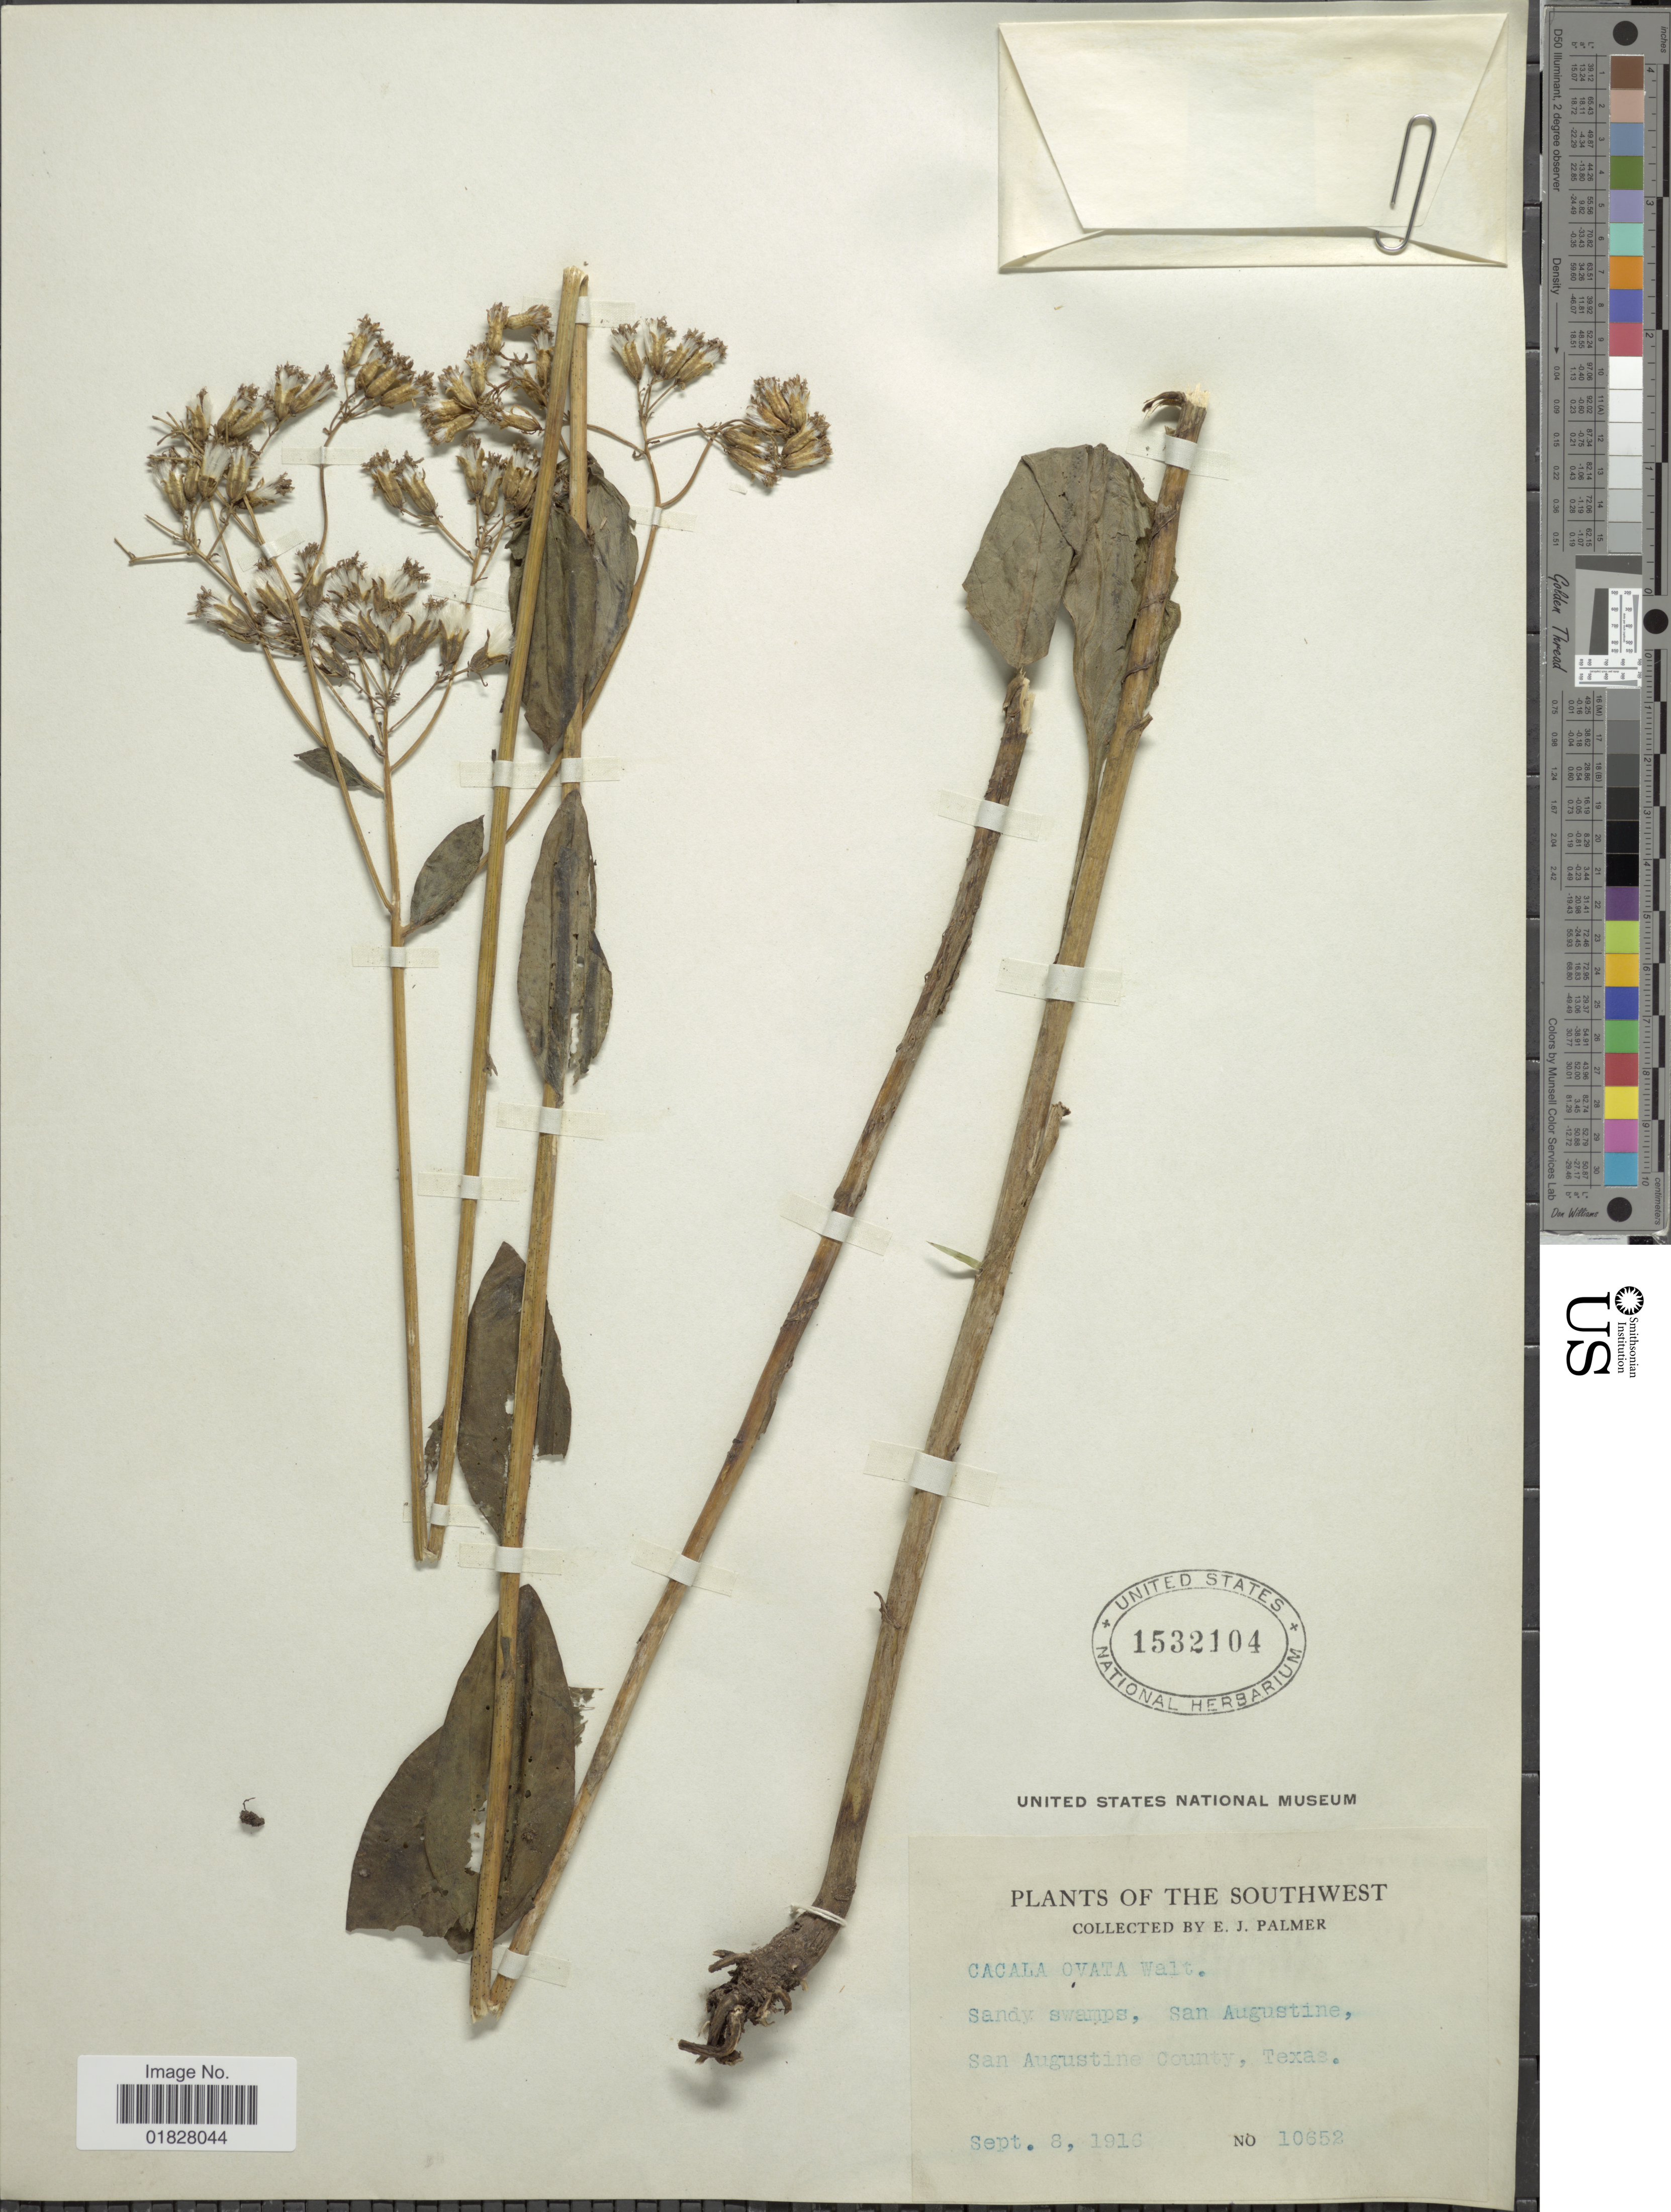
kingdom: Plantae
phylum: Tracheophyta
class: Magnoliopsida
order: Asterales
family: Asteraceae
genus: Arnoglossum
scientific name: Arnoglossum ovatum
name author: (Walter) H. Rob.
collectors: E. J. Palmer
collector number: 10652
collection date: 1916-09-08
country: United States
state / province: Texas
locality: Southwest. Sandy swamps, San Augustine, San Augustine County, Texas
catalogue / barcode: US 1532104